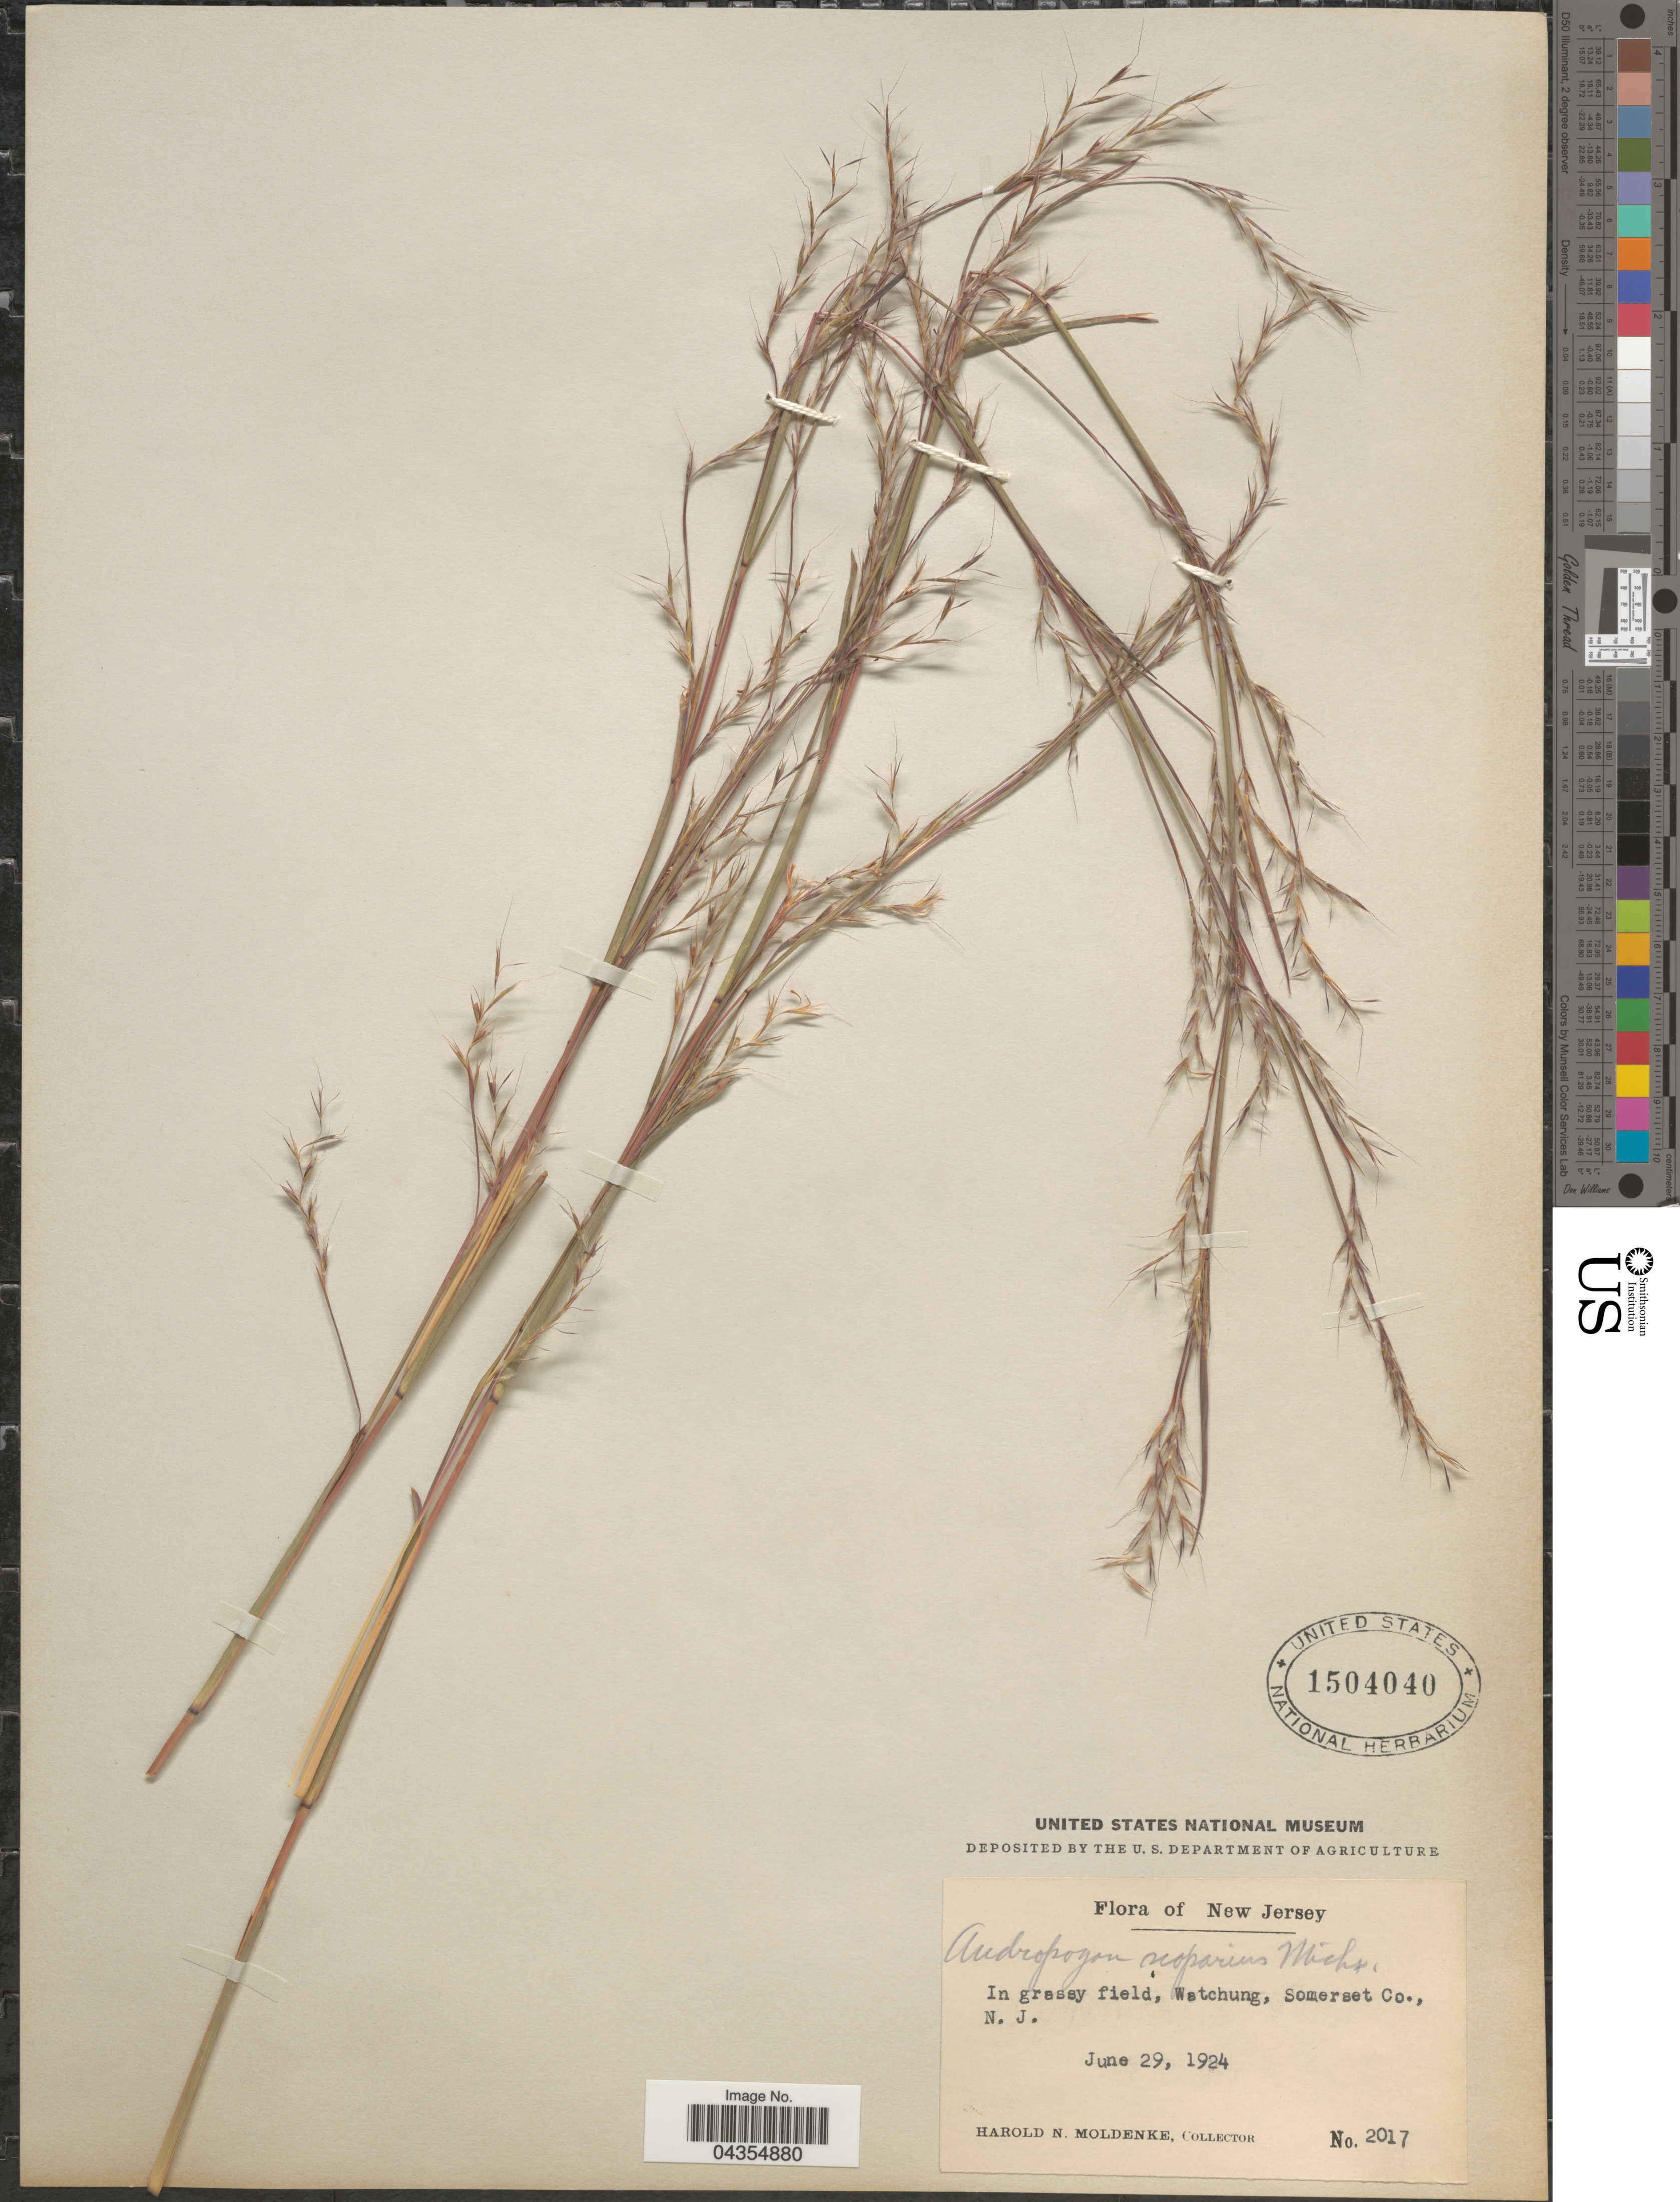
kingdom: Plantae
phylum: Tracheophyta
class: Liliopsida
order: Poales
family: Poaceae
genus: Schizachyrium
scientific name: Schizachyrium sanguineum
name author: (Retz.) Alston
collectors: H. N. Moldenke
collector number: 2017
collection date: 1924-06-29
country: United States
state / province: New Jersey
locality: Watchung, Somerset Co.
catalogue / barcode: US 1504040